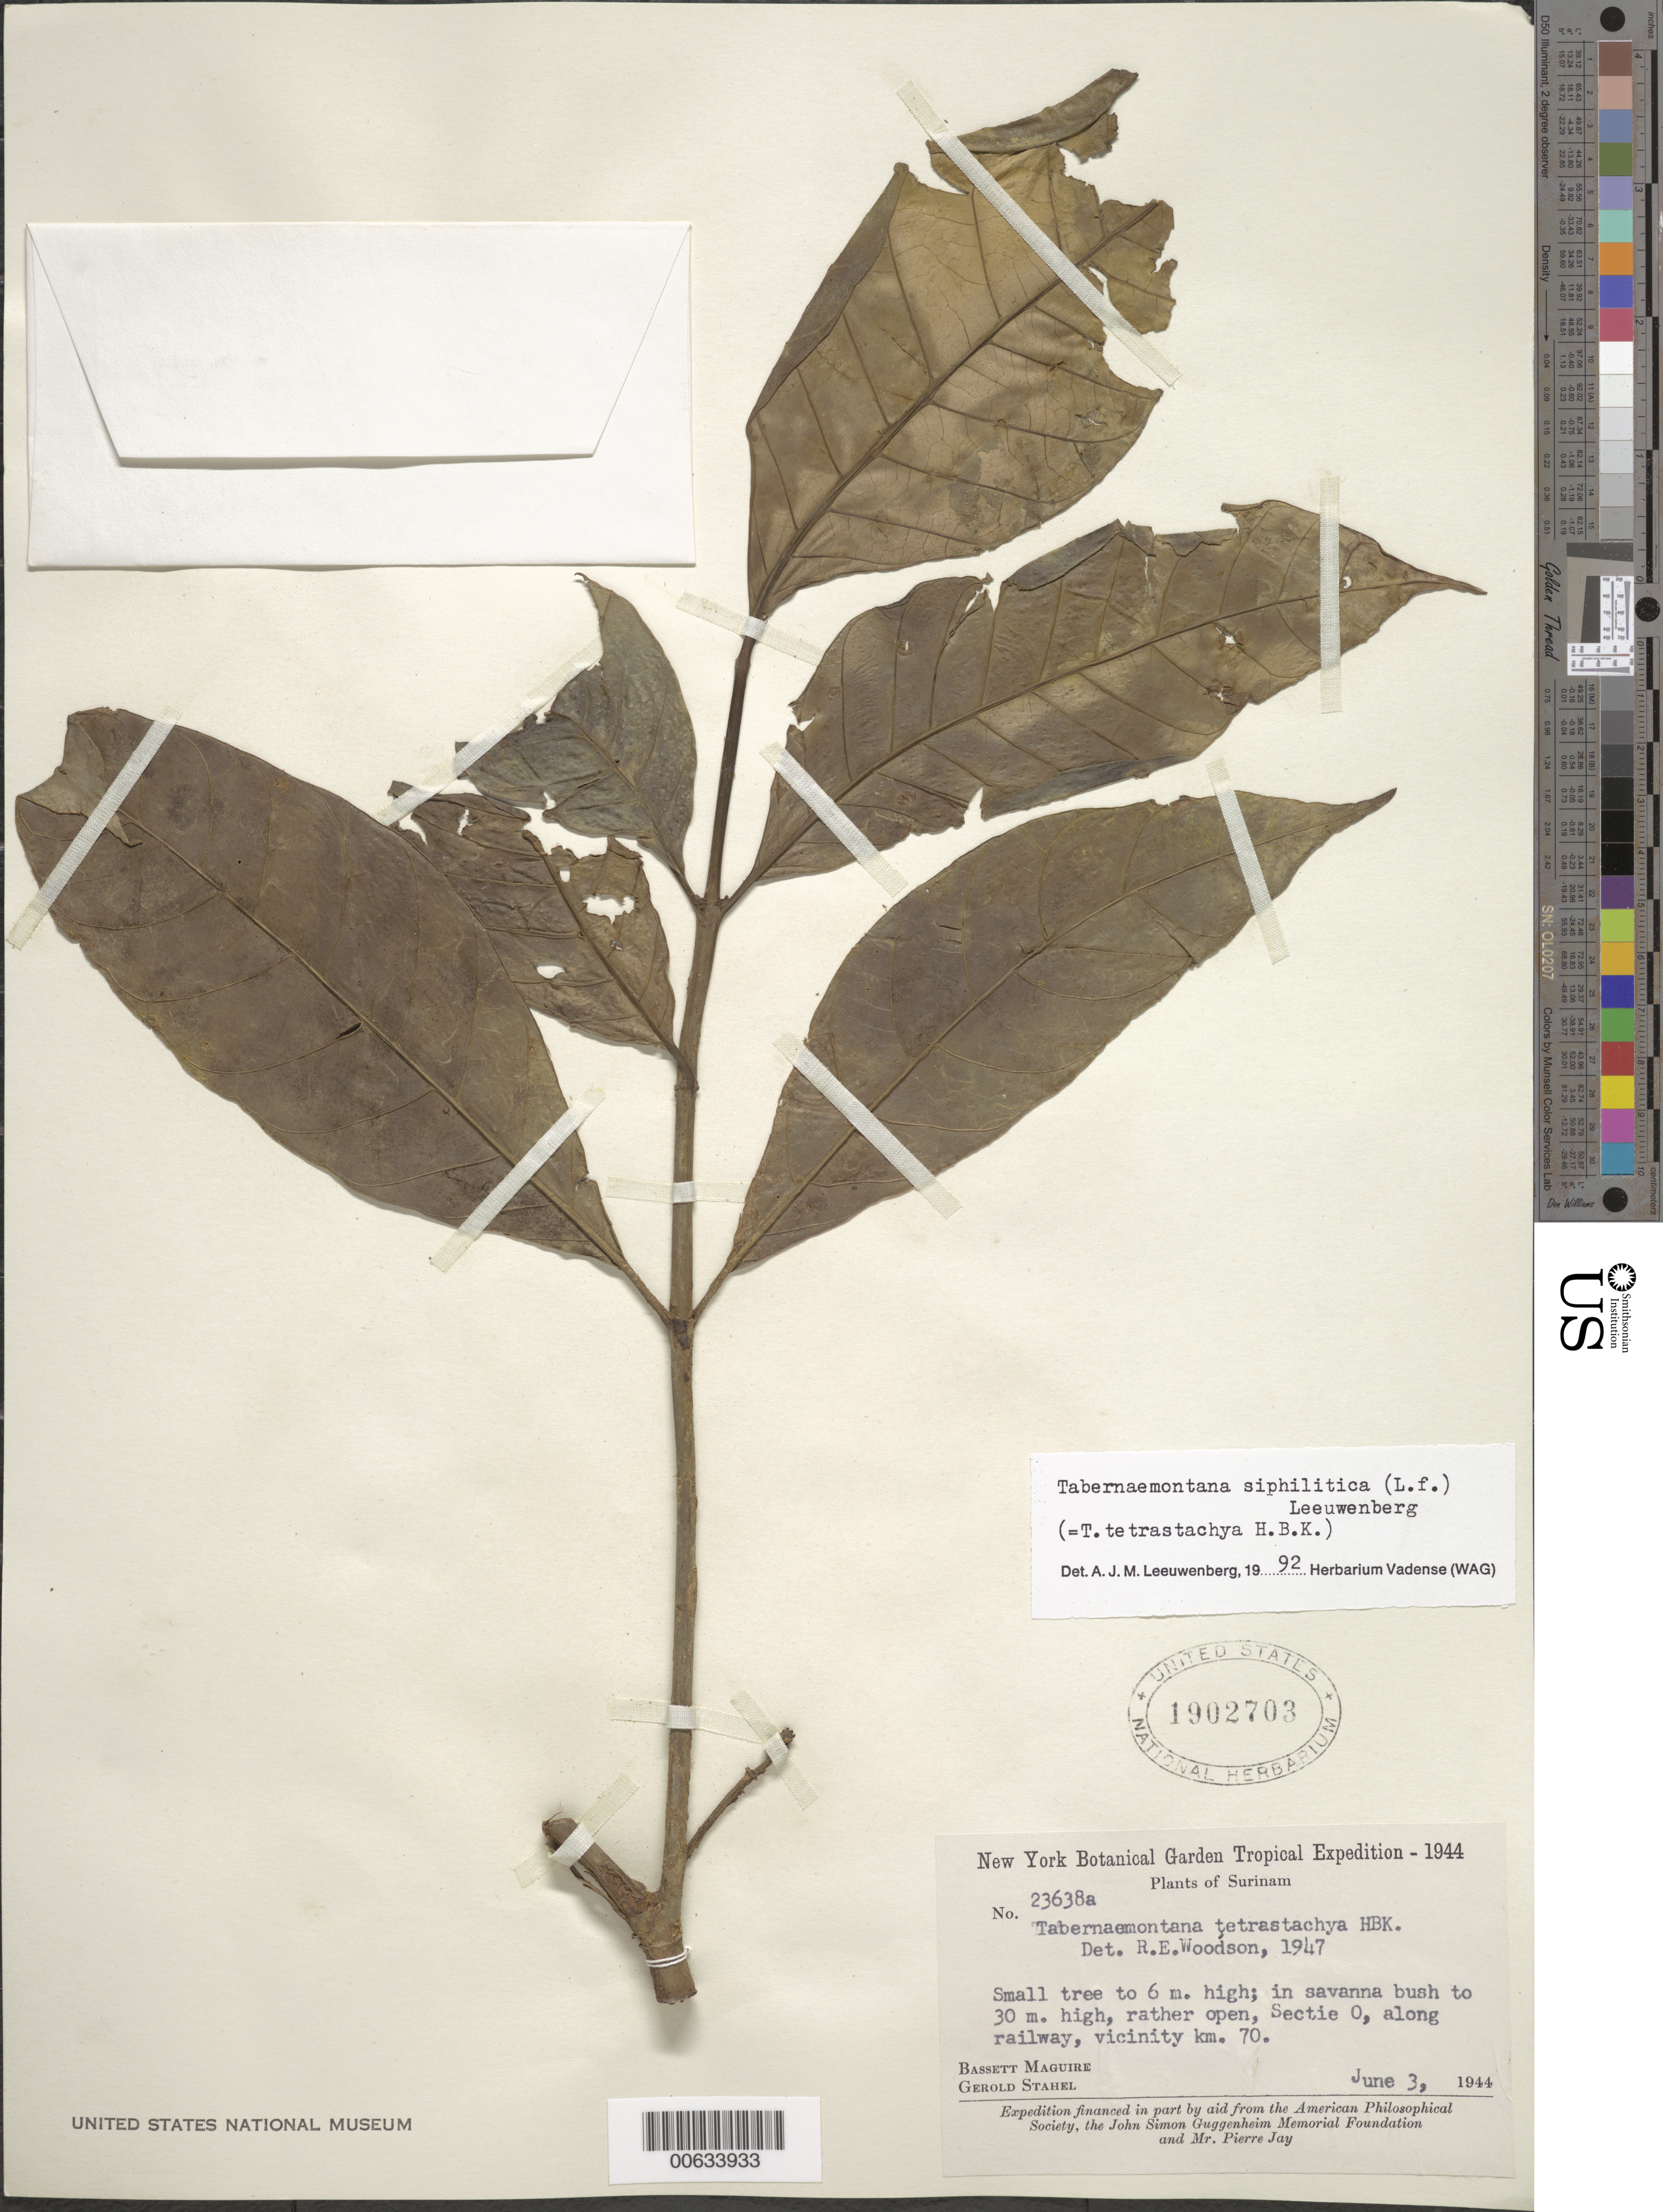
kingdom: Plantae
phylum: Tracheophyta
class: Magnoliopsida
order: Gentianales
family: Apocynaceae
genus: Tabernaemontana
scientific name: Tabernaemontana siphilitica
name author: (L. f.) Leeuwenb.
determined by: Leeuwenberg, A. J. M.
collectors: B. Maguire & G. Stahel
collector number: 23638 a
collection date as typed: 3-Jun-44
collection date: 1944-06-03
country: Suriname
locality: Zanderij Is, Sectie O, km 70, along railroad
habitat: Savanna bush to 30m high, rather open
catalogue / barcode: US 1902703